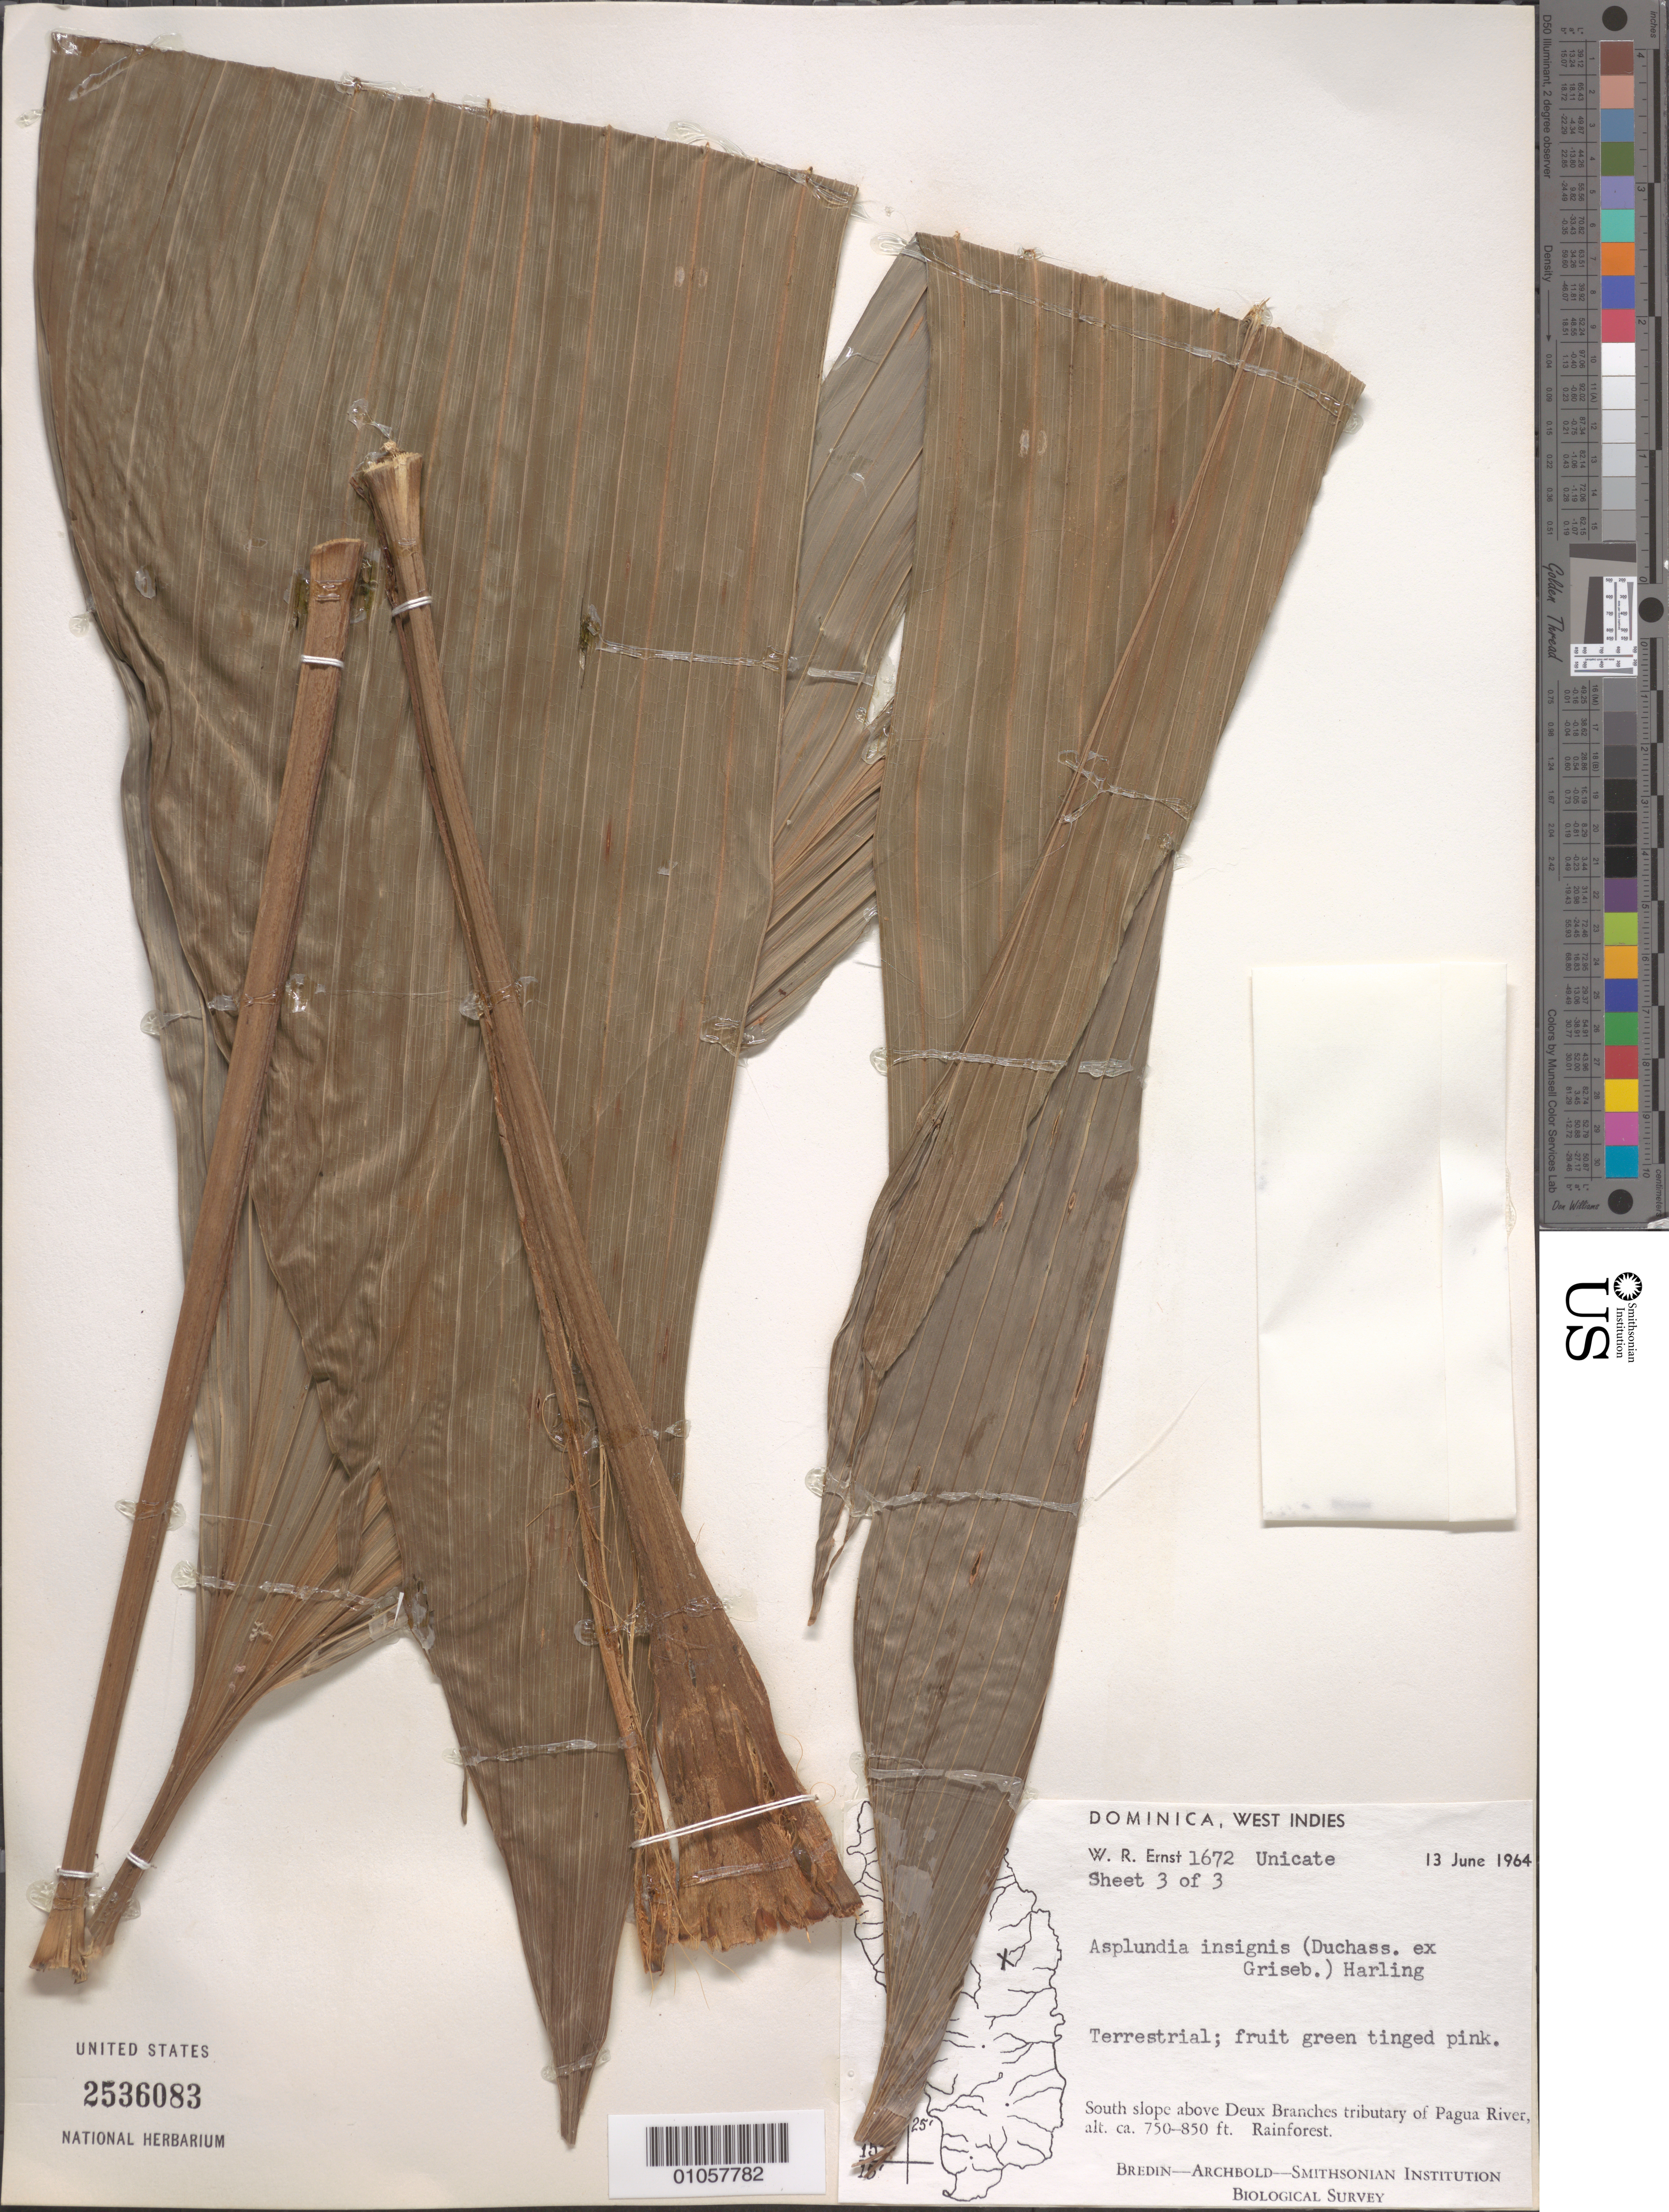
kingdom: Plantae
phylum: Tracheophyta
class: Liliopsida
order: Pandanales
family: Cyclanthaceae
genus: Asplundia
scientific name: Asplundia insignis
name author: (Duchass. ex Griseb.) Harling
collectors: W. R. Ernst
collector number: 1672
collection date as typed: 13 Jun 1964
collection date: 1964-06-13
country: Dominica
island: Dominica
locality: Deux Branches tributary Pagua River, south slope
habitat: Rainforest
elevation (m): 229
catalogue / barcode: US 2536083